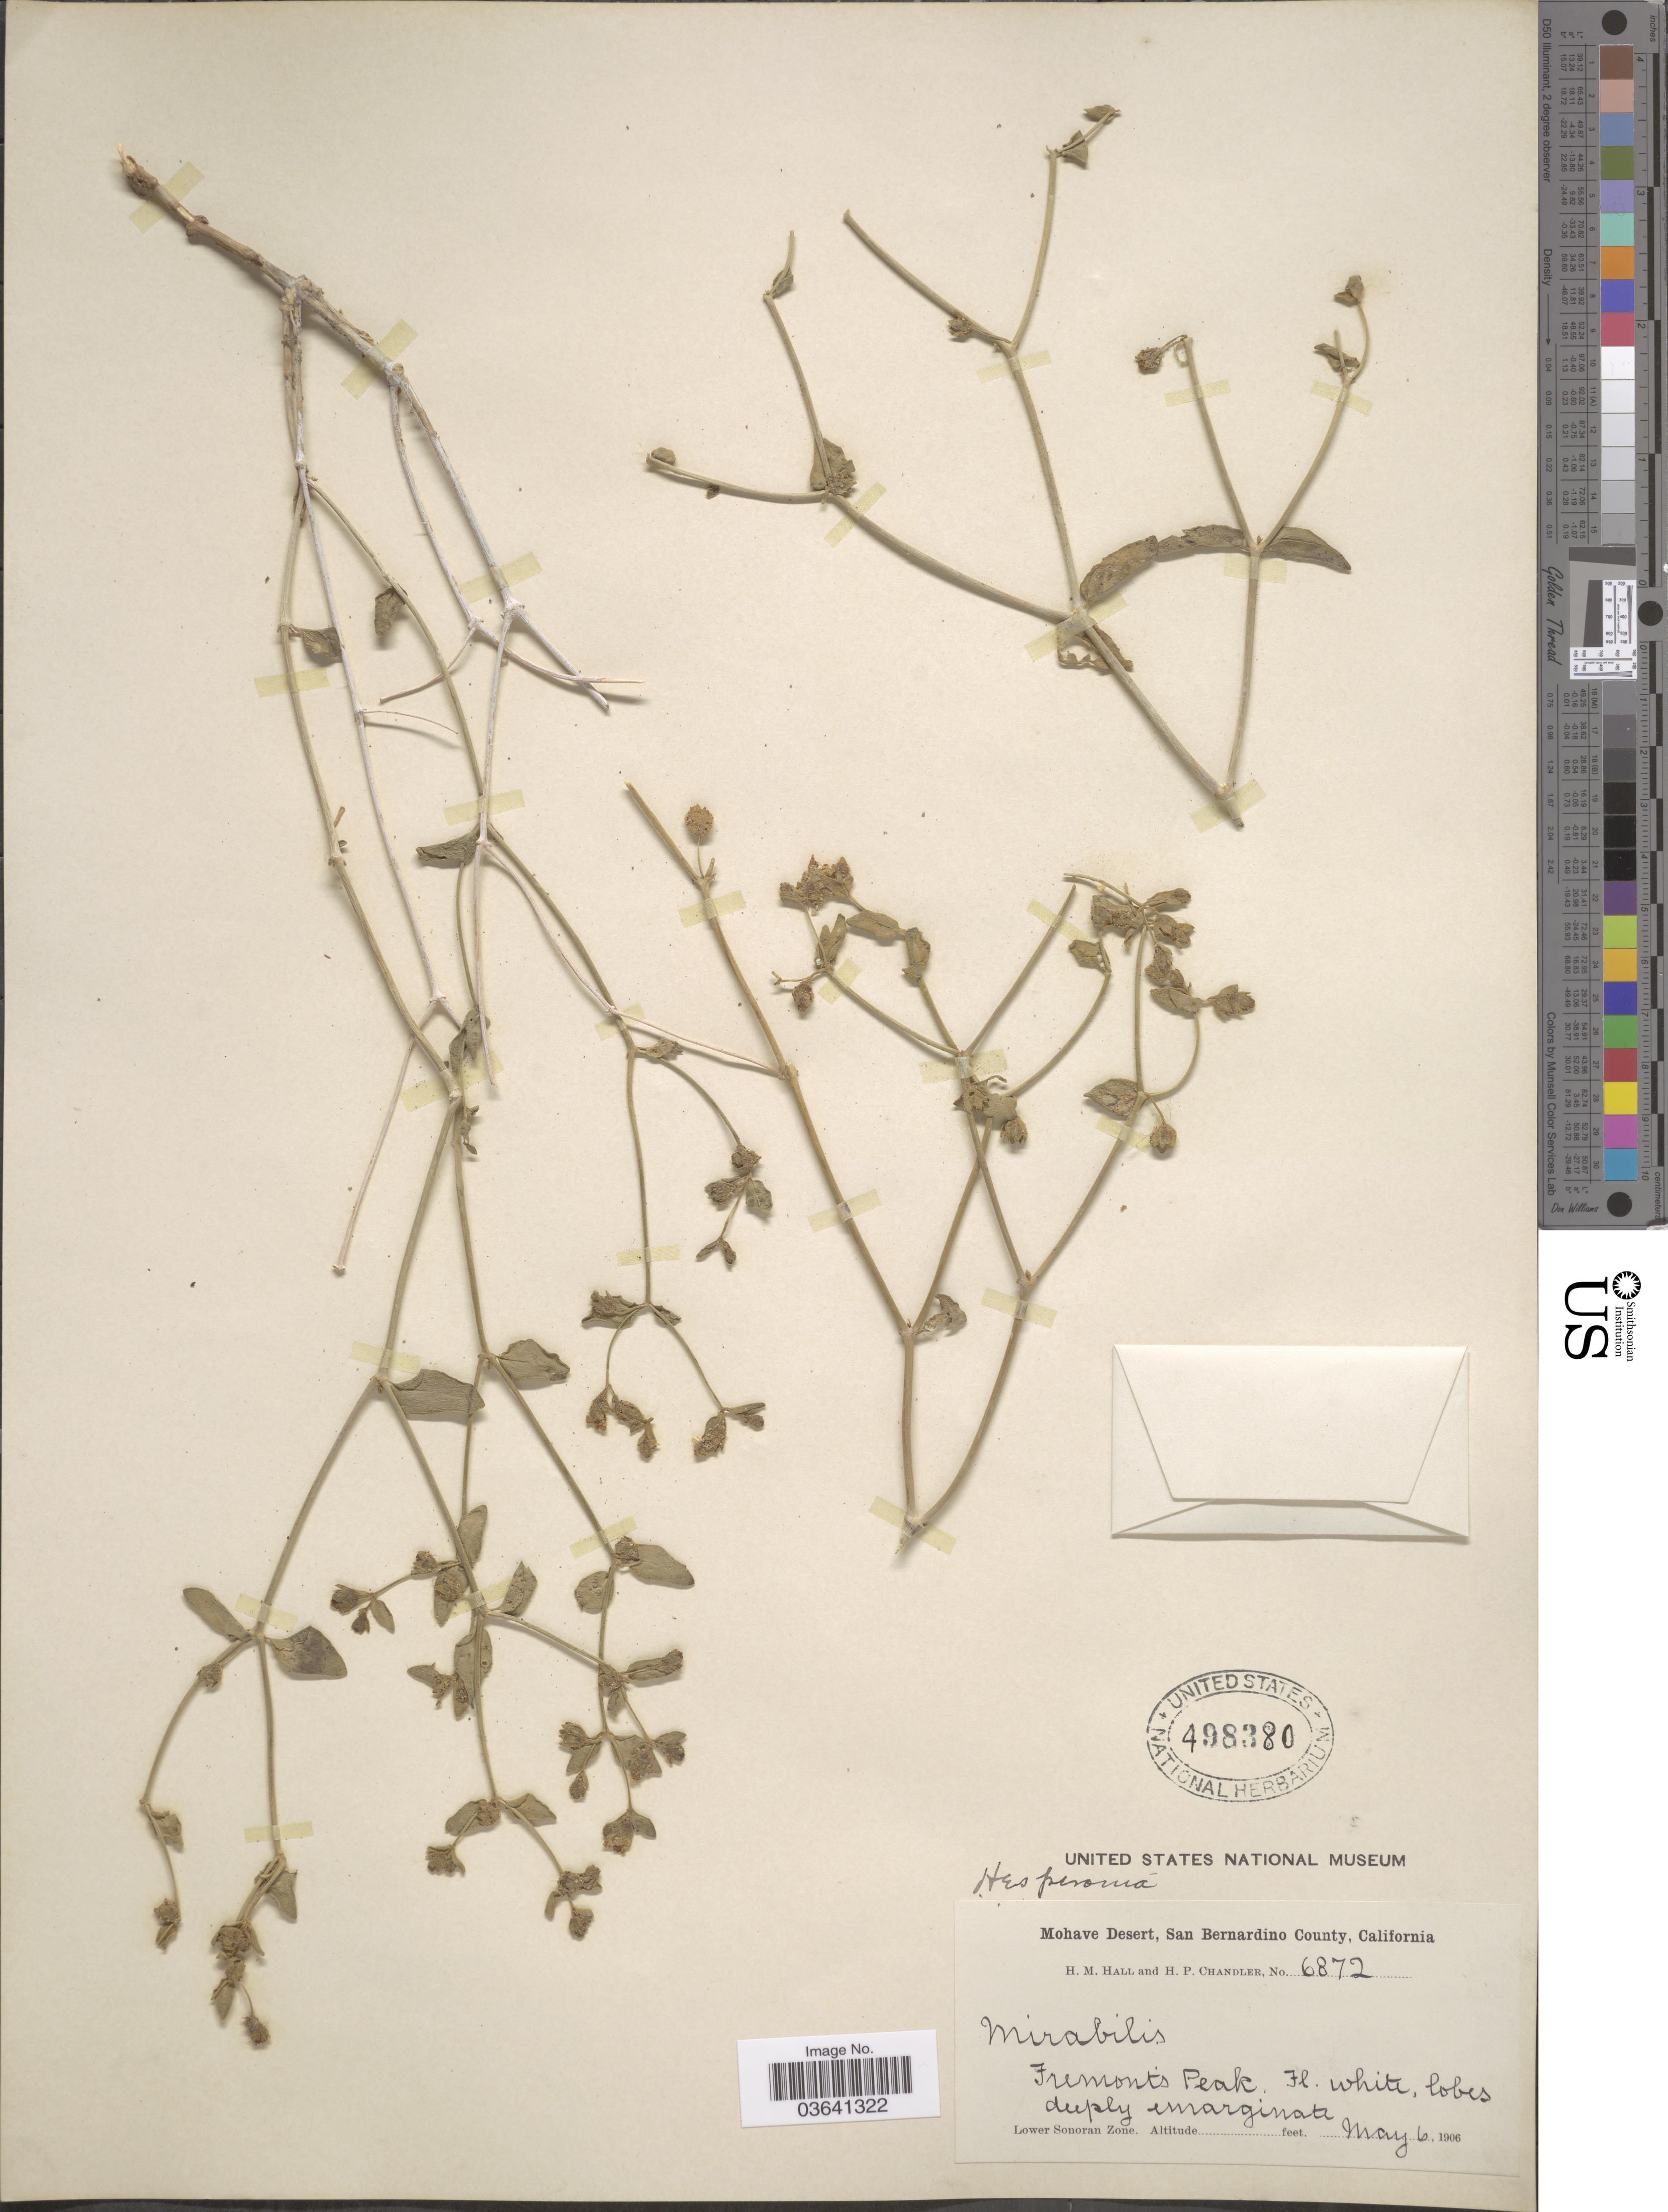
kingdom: Plantae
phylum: Tracheophyta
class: Magnoliopsida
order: Caryophyllales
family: Nyctaginaceae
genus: Mirabilis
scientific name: Mirabilis sp.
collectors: H. M. Hall & H. Chandler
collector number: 6872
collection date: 1906-05-06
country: United States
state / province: California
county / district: San Bernardino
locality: Mohave Desert, San Bernardino County. Fremont's Peak. Lower Sonoran Zone.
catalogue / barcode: US 498380